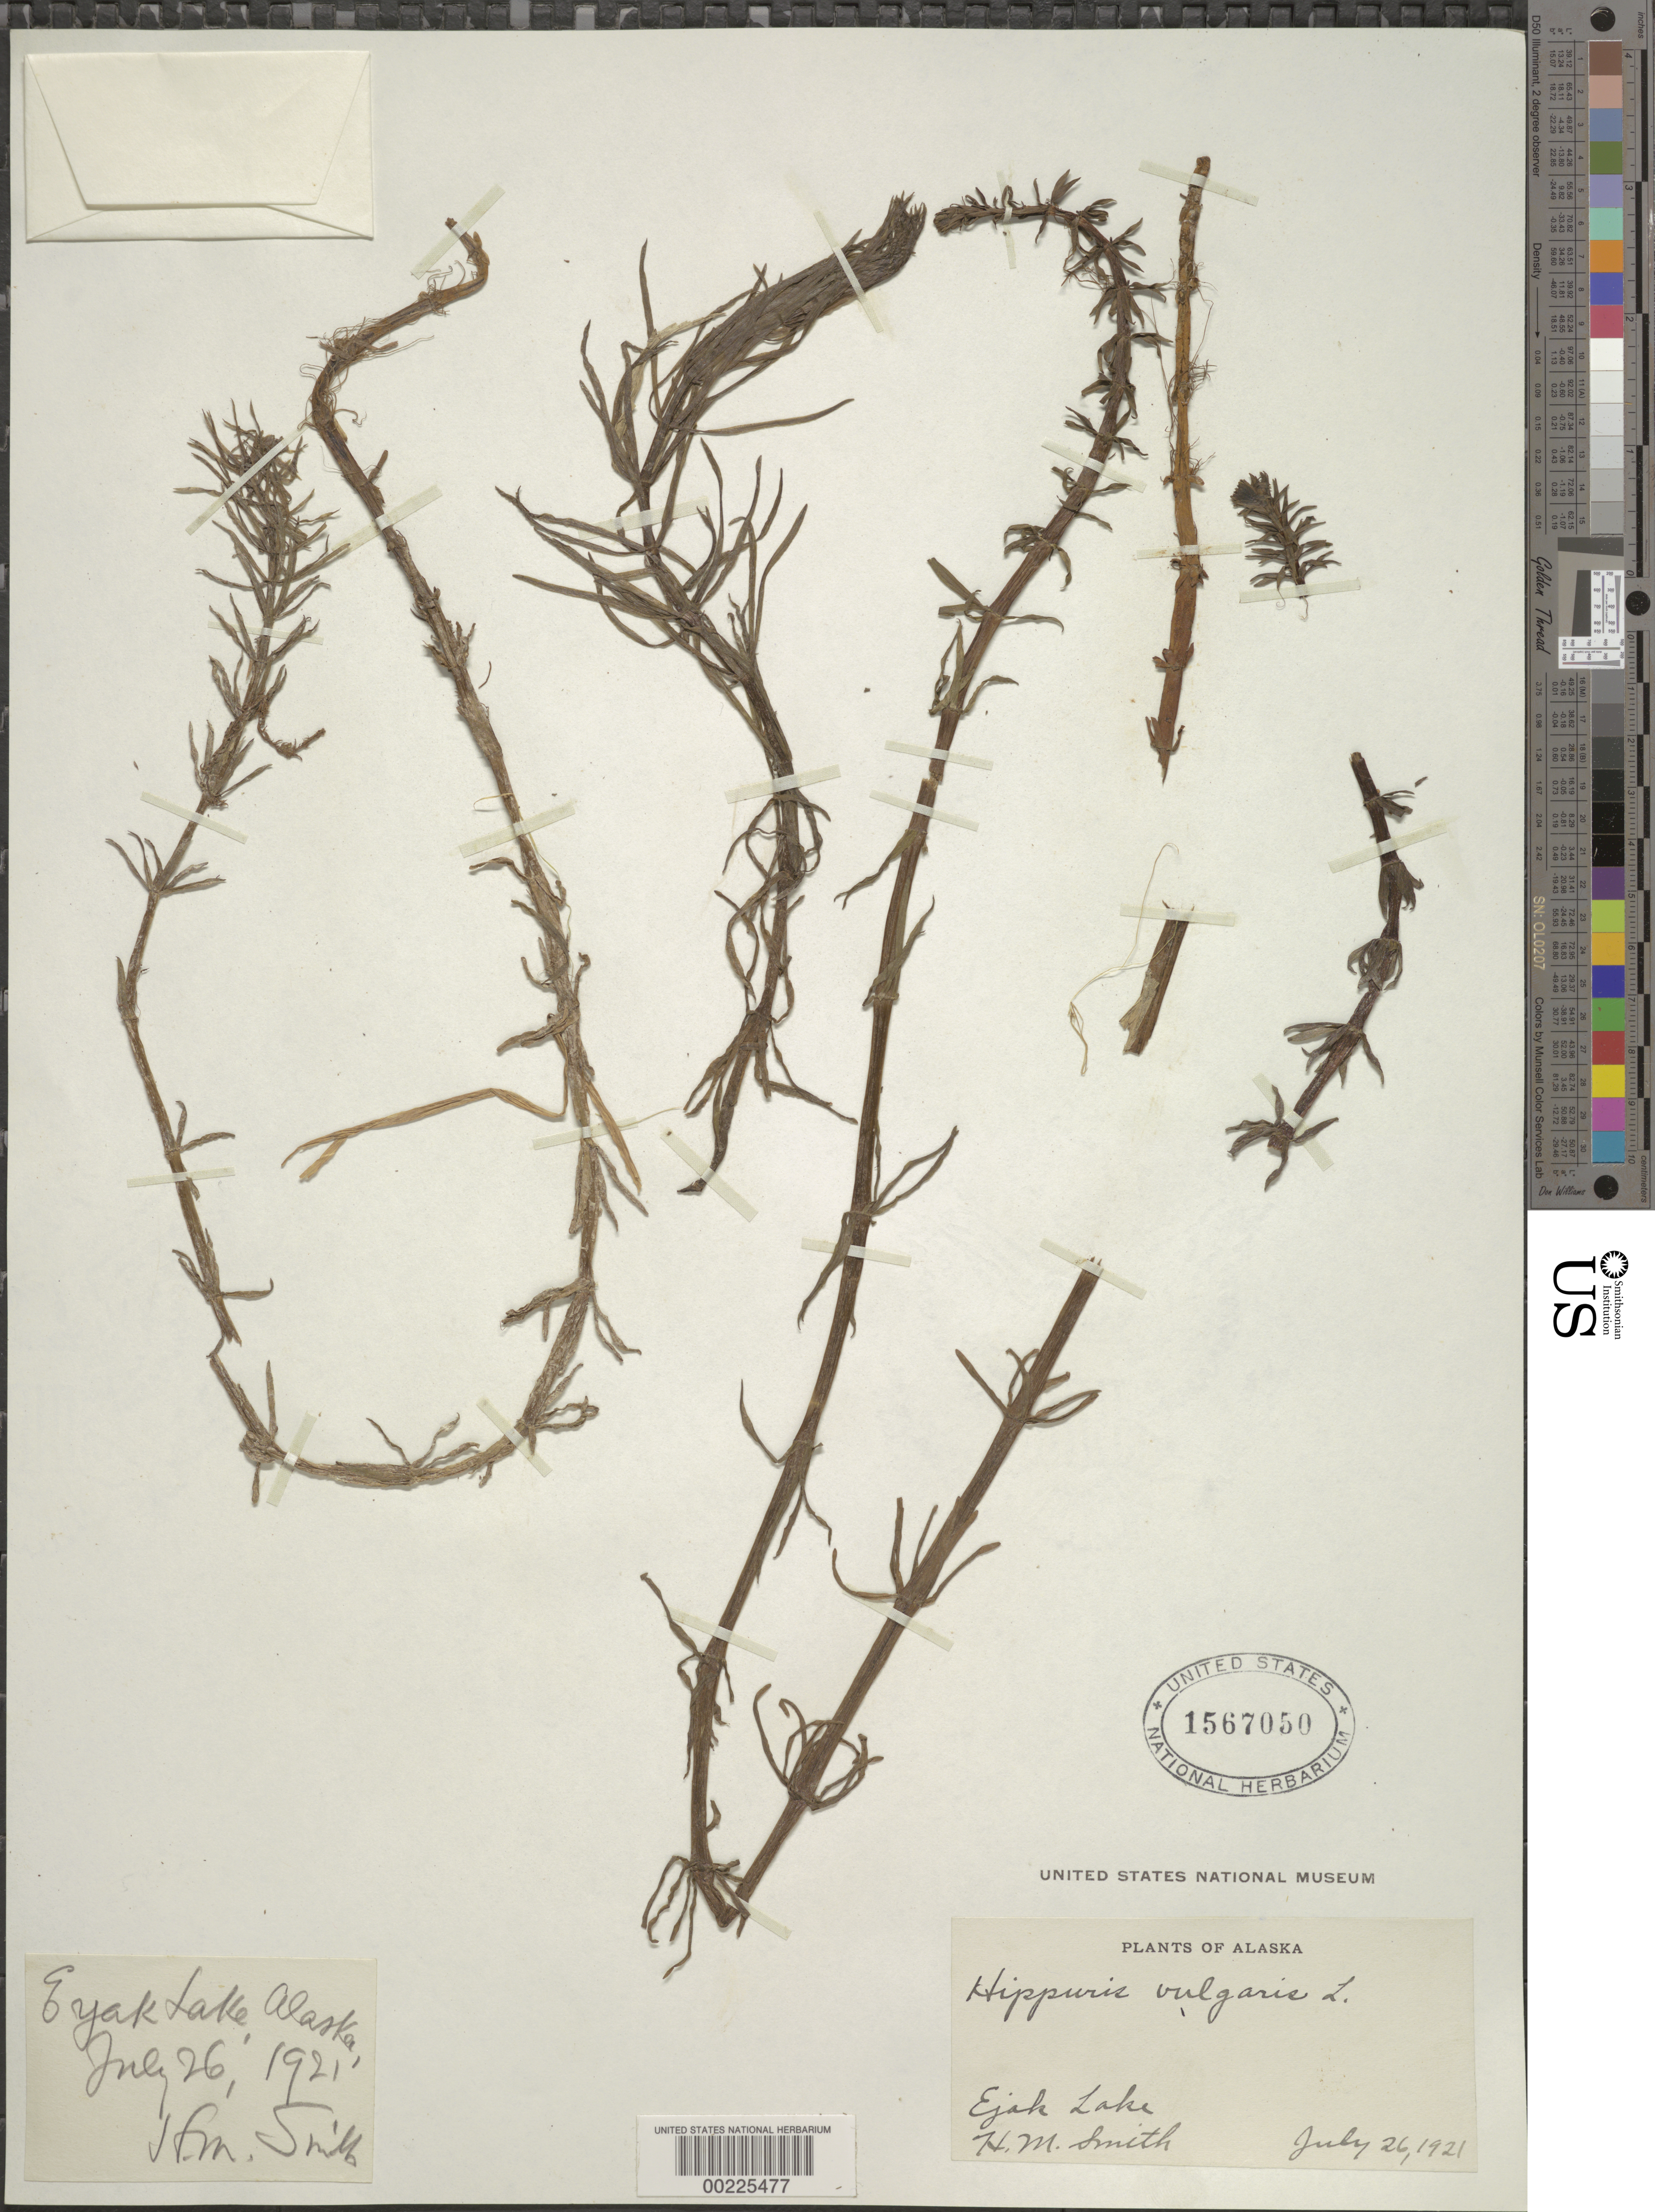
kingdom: Plantae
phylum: Tracheophyta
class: Magnoliopsida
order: Lamiales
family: Plantaginaceae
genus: Hippuris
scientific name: Hippuris vulgaris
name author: L.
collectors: H. M. Smith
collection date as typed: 26 Jul 1921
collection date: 1921-07-26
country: United States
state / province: Alaska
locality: Ejak lake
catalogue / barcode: US 1567050